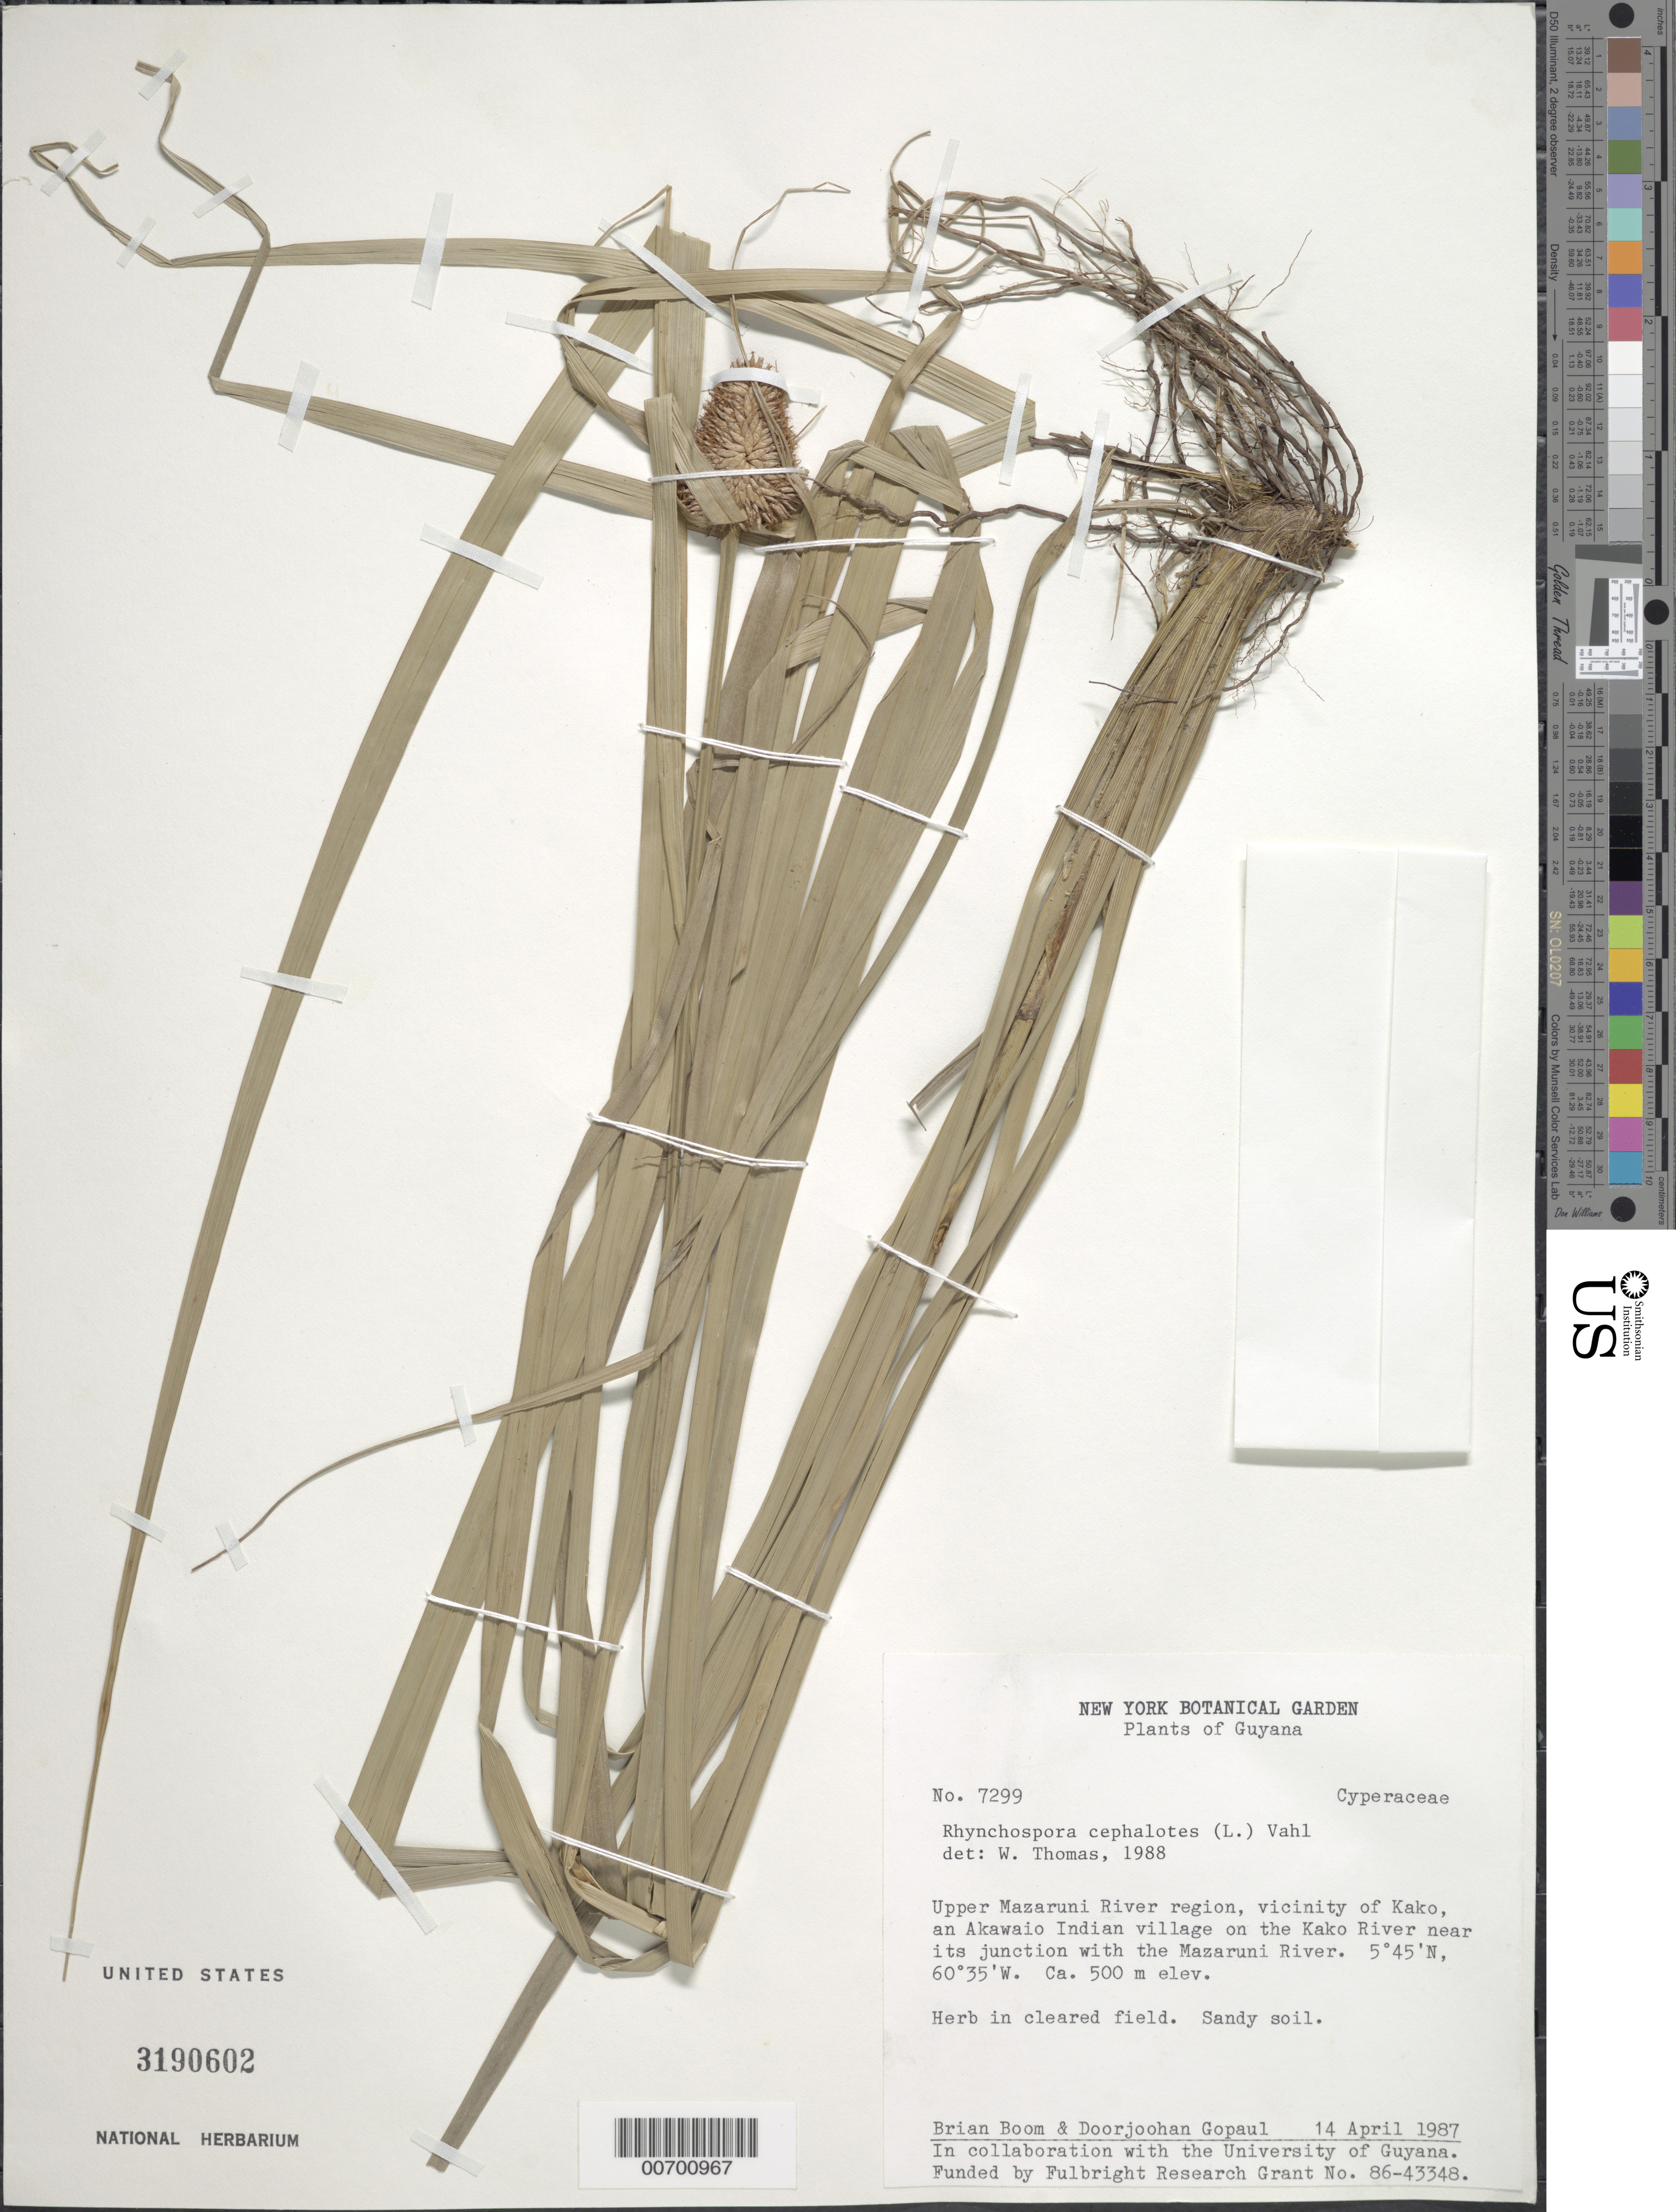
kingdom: Plantae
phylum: Tracheophyta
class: Liliopsida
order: Poales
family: Cyperaceae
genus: Rhynchospora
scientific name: Rhynchospora cephalotes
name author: (L.) Vahl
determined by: Thomas, W. W., (NY), New York Botanical Garden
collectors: B. M. Boom & D. Gopaul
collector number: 7299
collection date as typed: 14-Apr-87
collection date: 1987-04-14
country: Guyana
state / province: Cuyuni-Mazaruni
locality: Kako Village vic., upper Mazaruni River region, on Kako R. near jct with Mazaruni R.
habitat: Sandy soil in cleared field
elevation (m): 500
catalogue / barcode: US 3190602